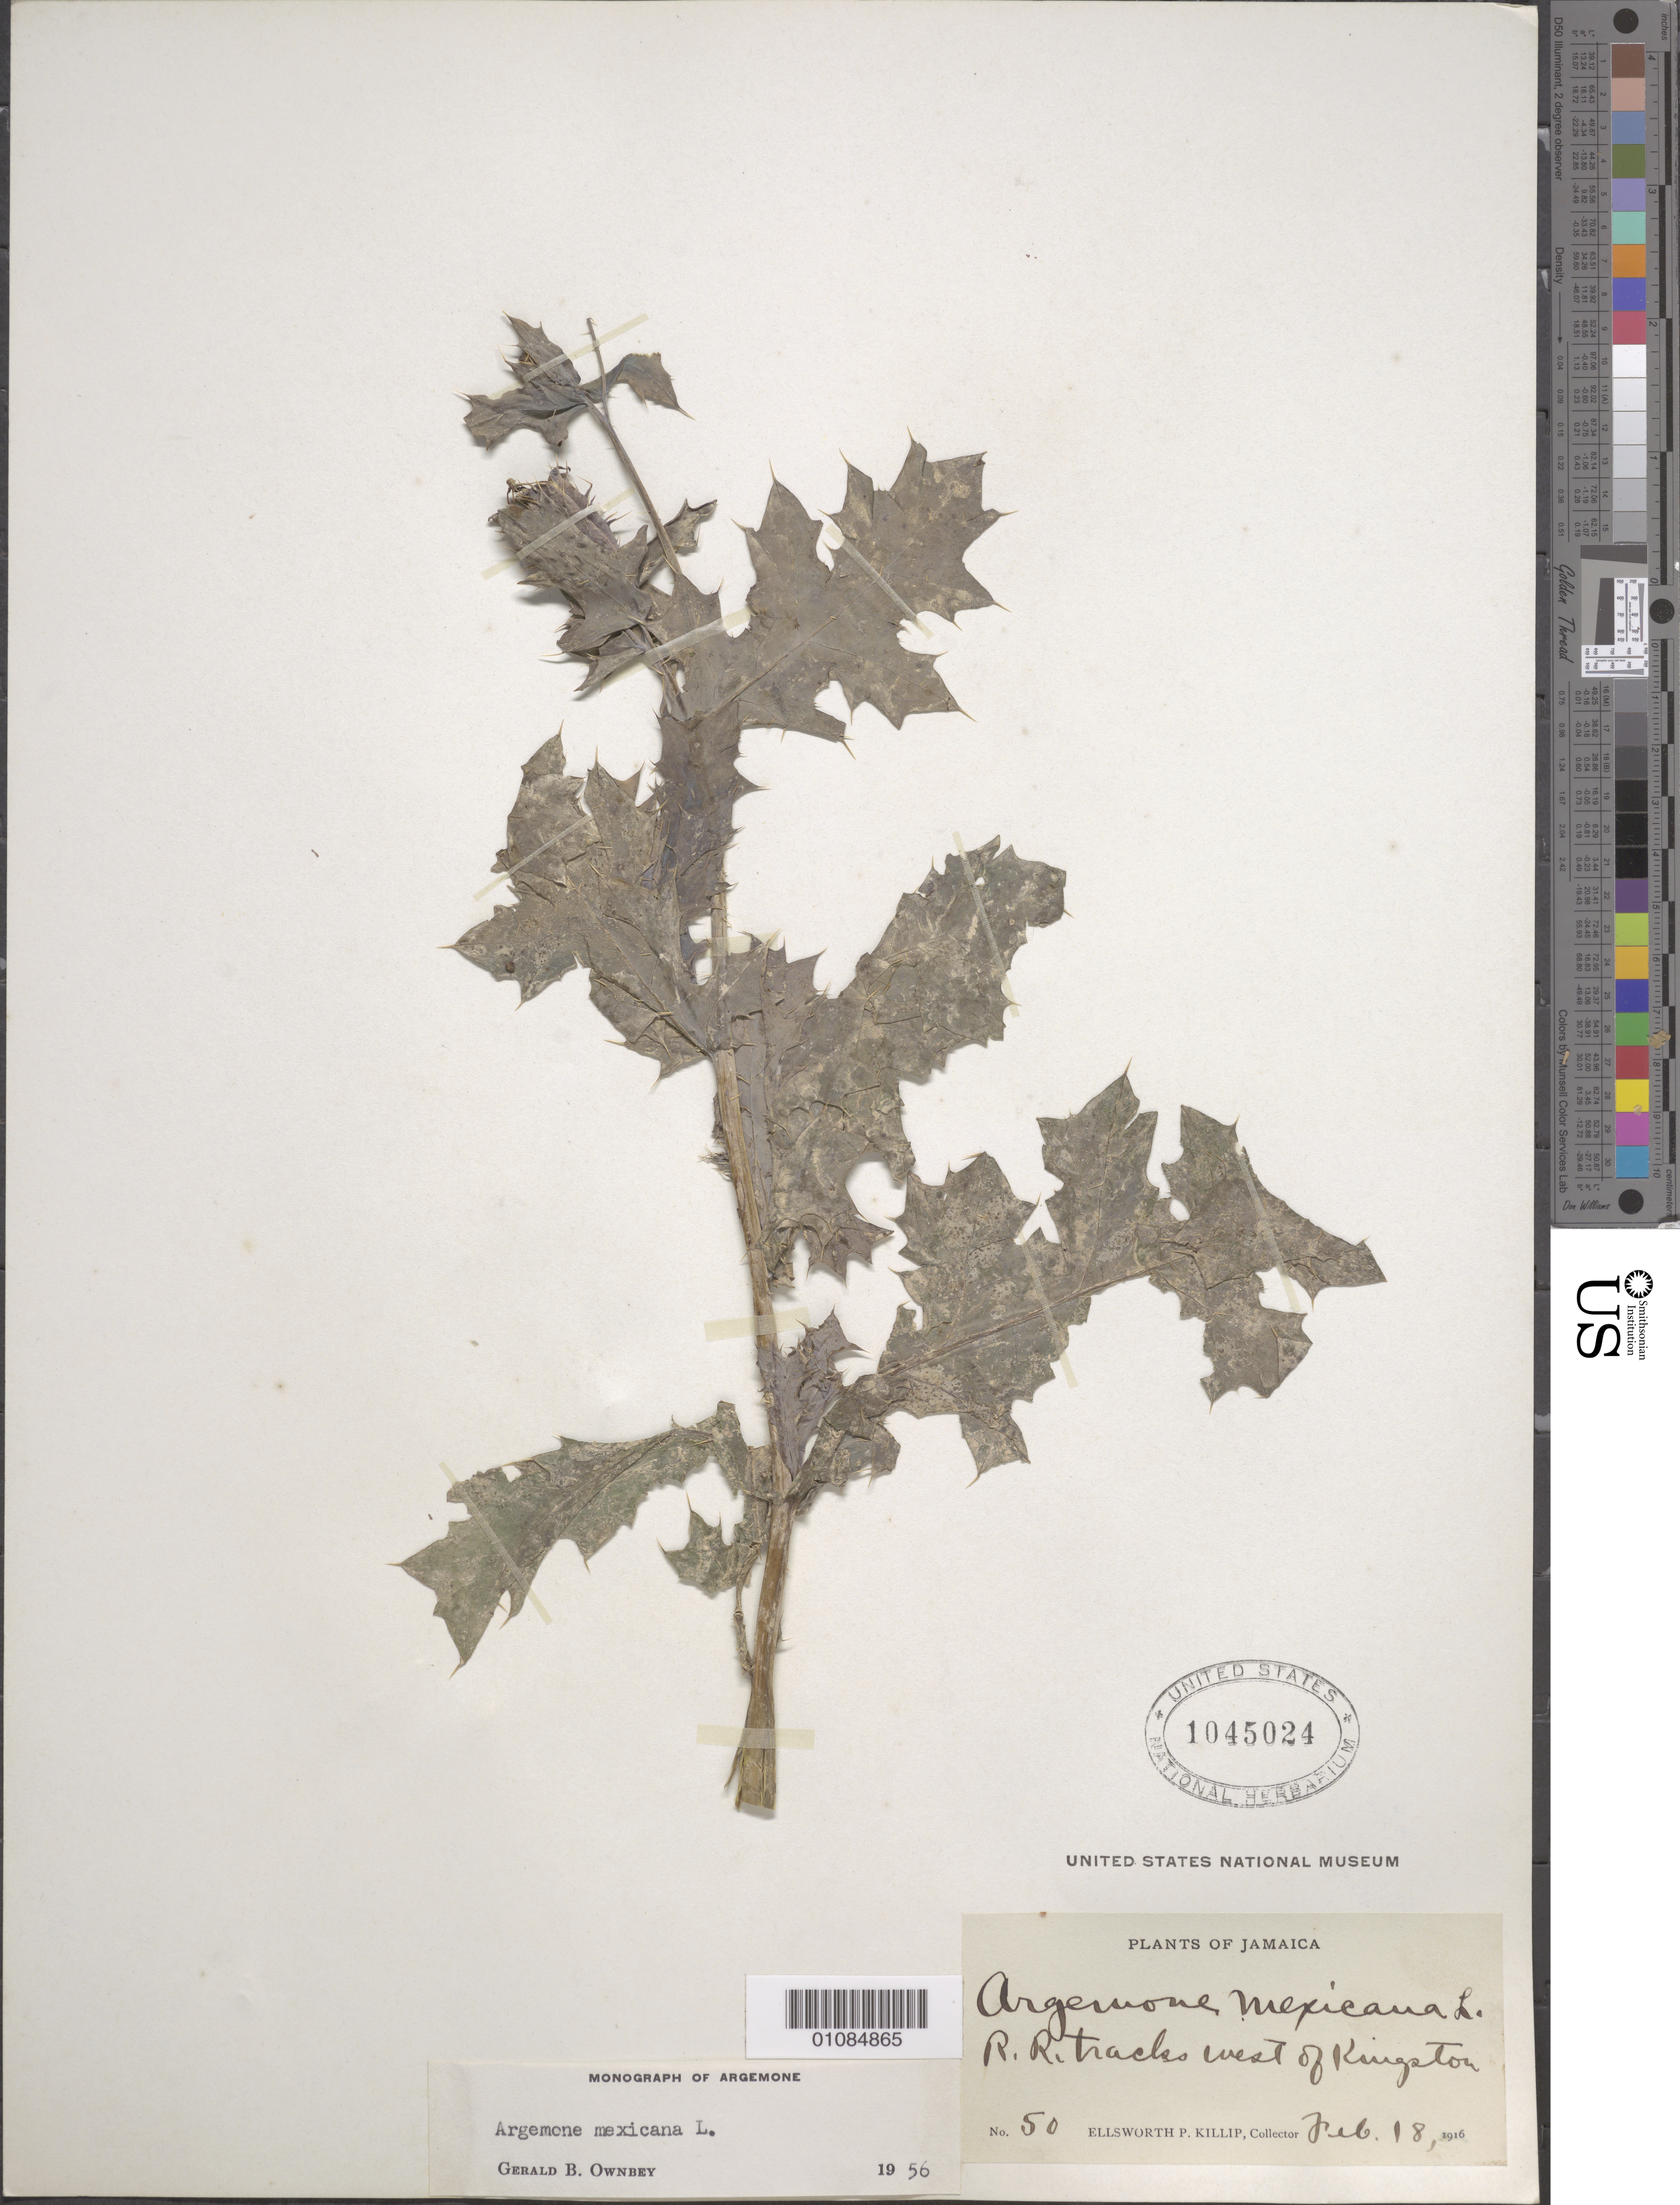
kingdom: Plantae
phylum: Tracheophyta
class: Magnoliopsida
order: Ranunculales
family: Papaveraceae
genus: Argemone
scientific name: Argemone mexicana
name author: L.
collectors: E. P. Killip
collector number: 50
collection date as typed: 18 Feb 1916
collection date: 1916-02-18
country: Jamaica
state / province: Saint Andrew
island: Jamaica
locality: R.R tracks W of Kingston.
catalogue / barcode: US 1045024